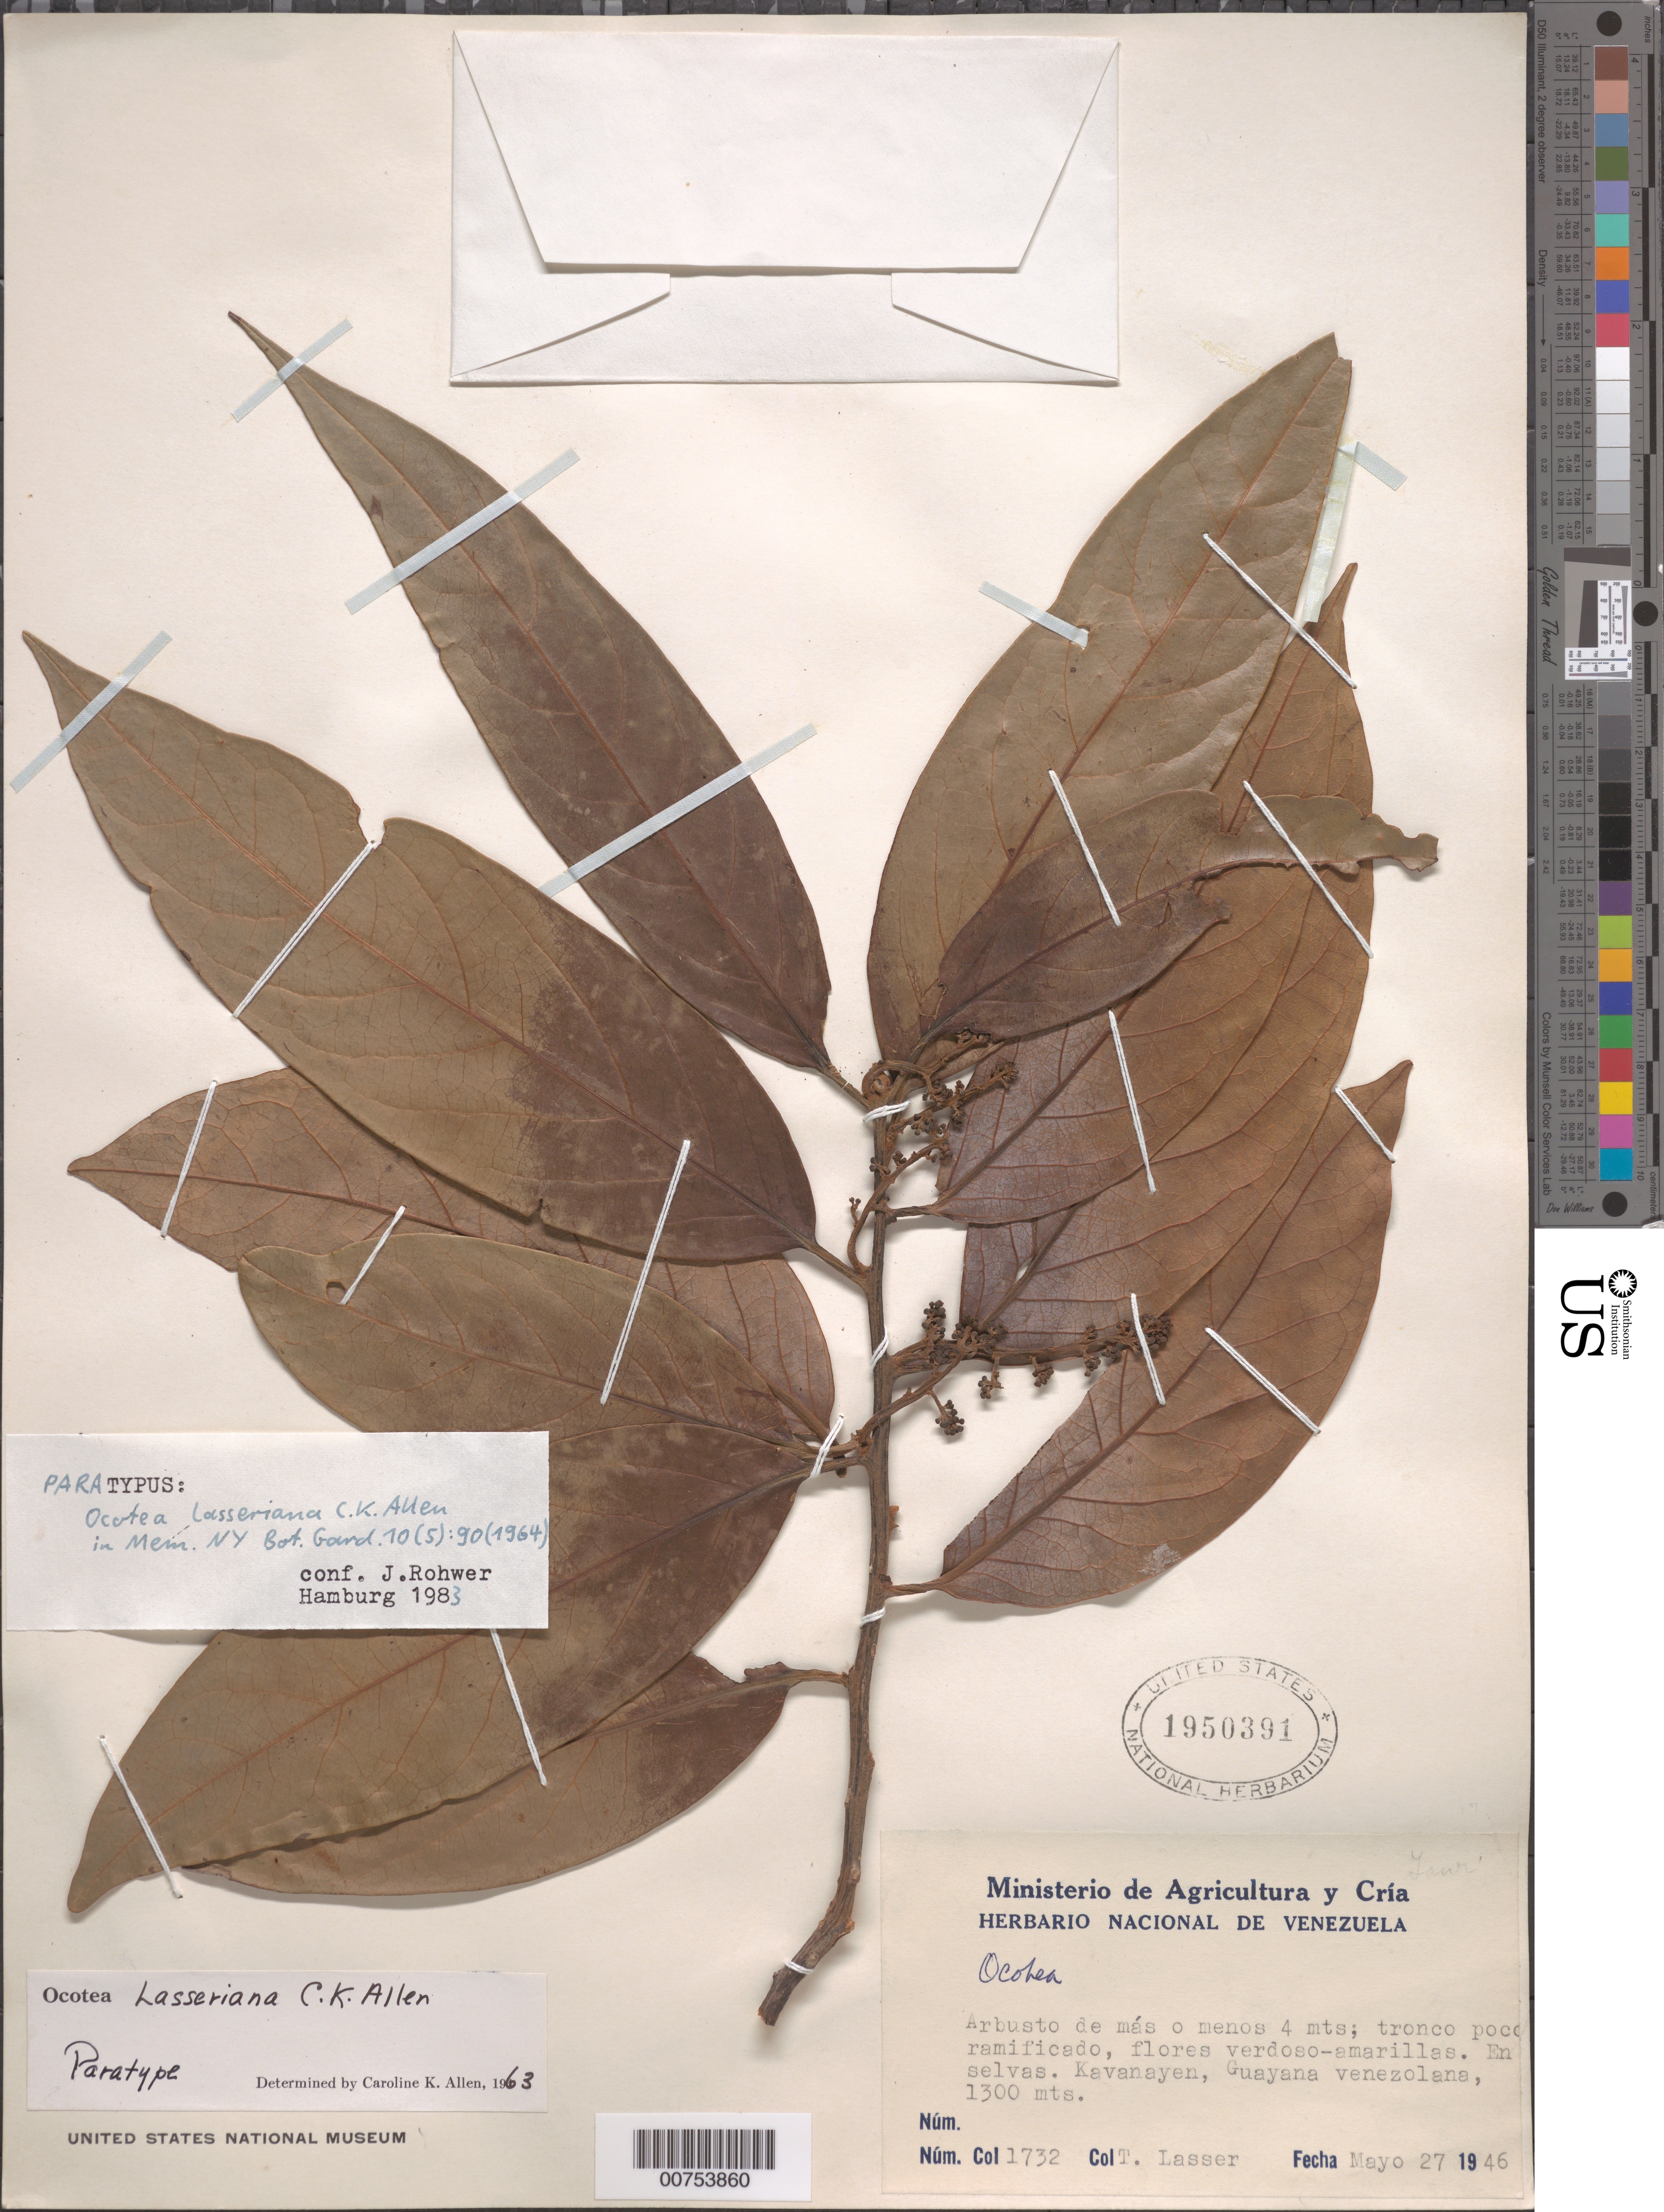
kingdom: Plantae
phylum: Tracheophyta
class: Magnoliopsida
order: Laurales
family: Lauraceae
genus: Ocotea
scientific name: Ocotea lasseriana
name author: C.K. Allen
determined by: Rohwer, J. G.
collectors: T. Lasser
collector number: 1732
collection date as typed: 27-May-46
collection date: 1946-05-27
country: Venezuela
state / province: Bolívar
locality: Kavanayén, Guayana Venezolana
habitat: Forest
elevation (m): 1300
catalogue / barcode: US 1950391